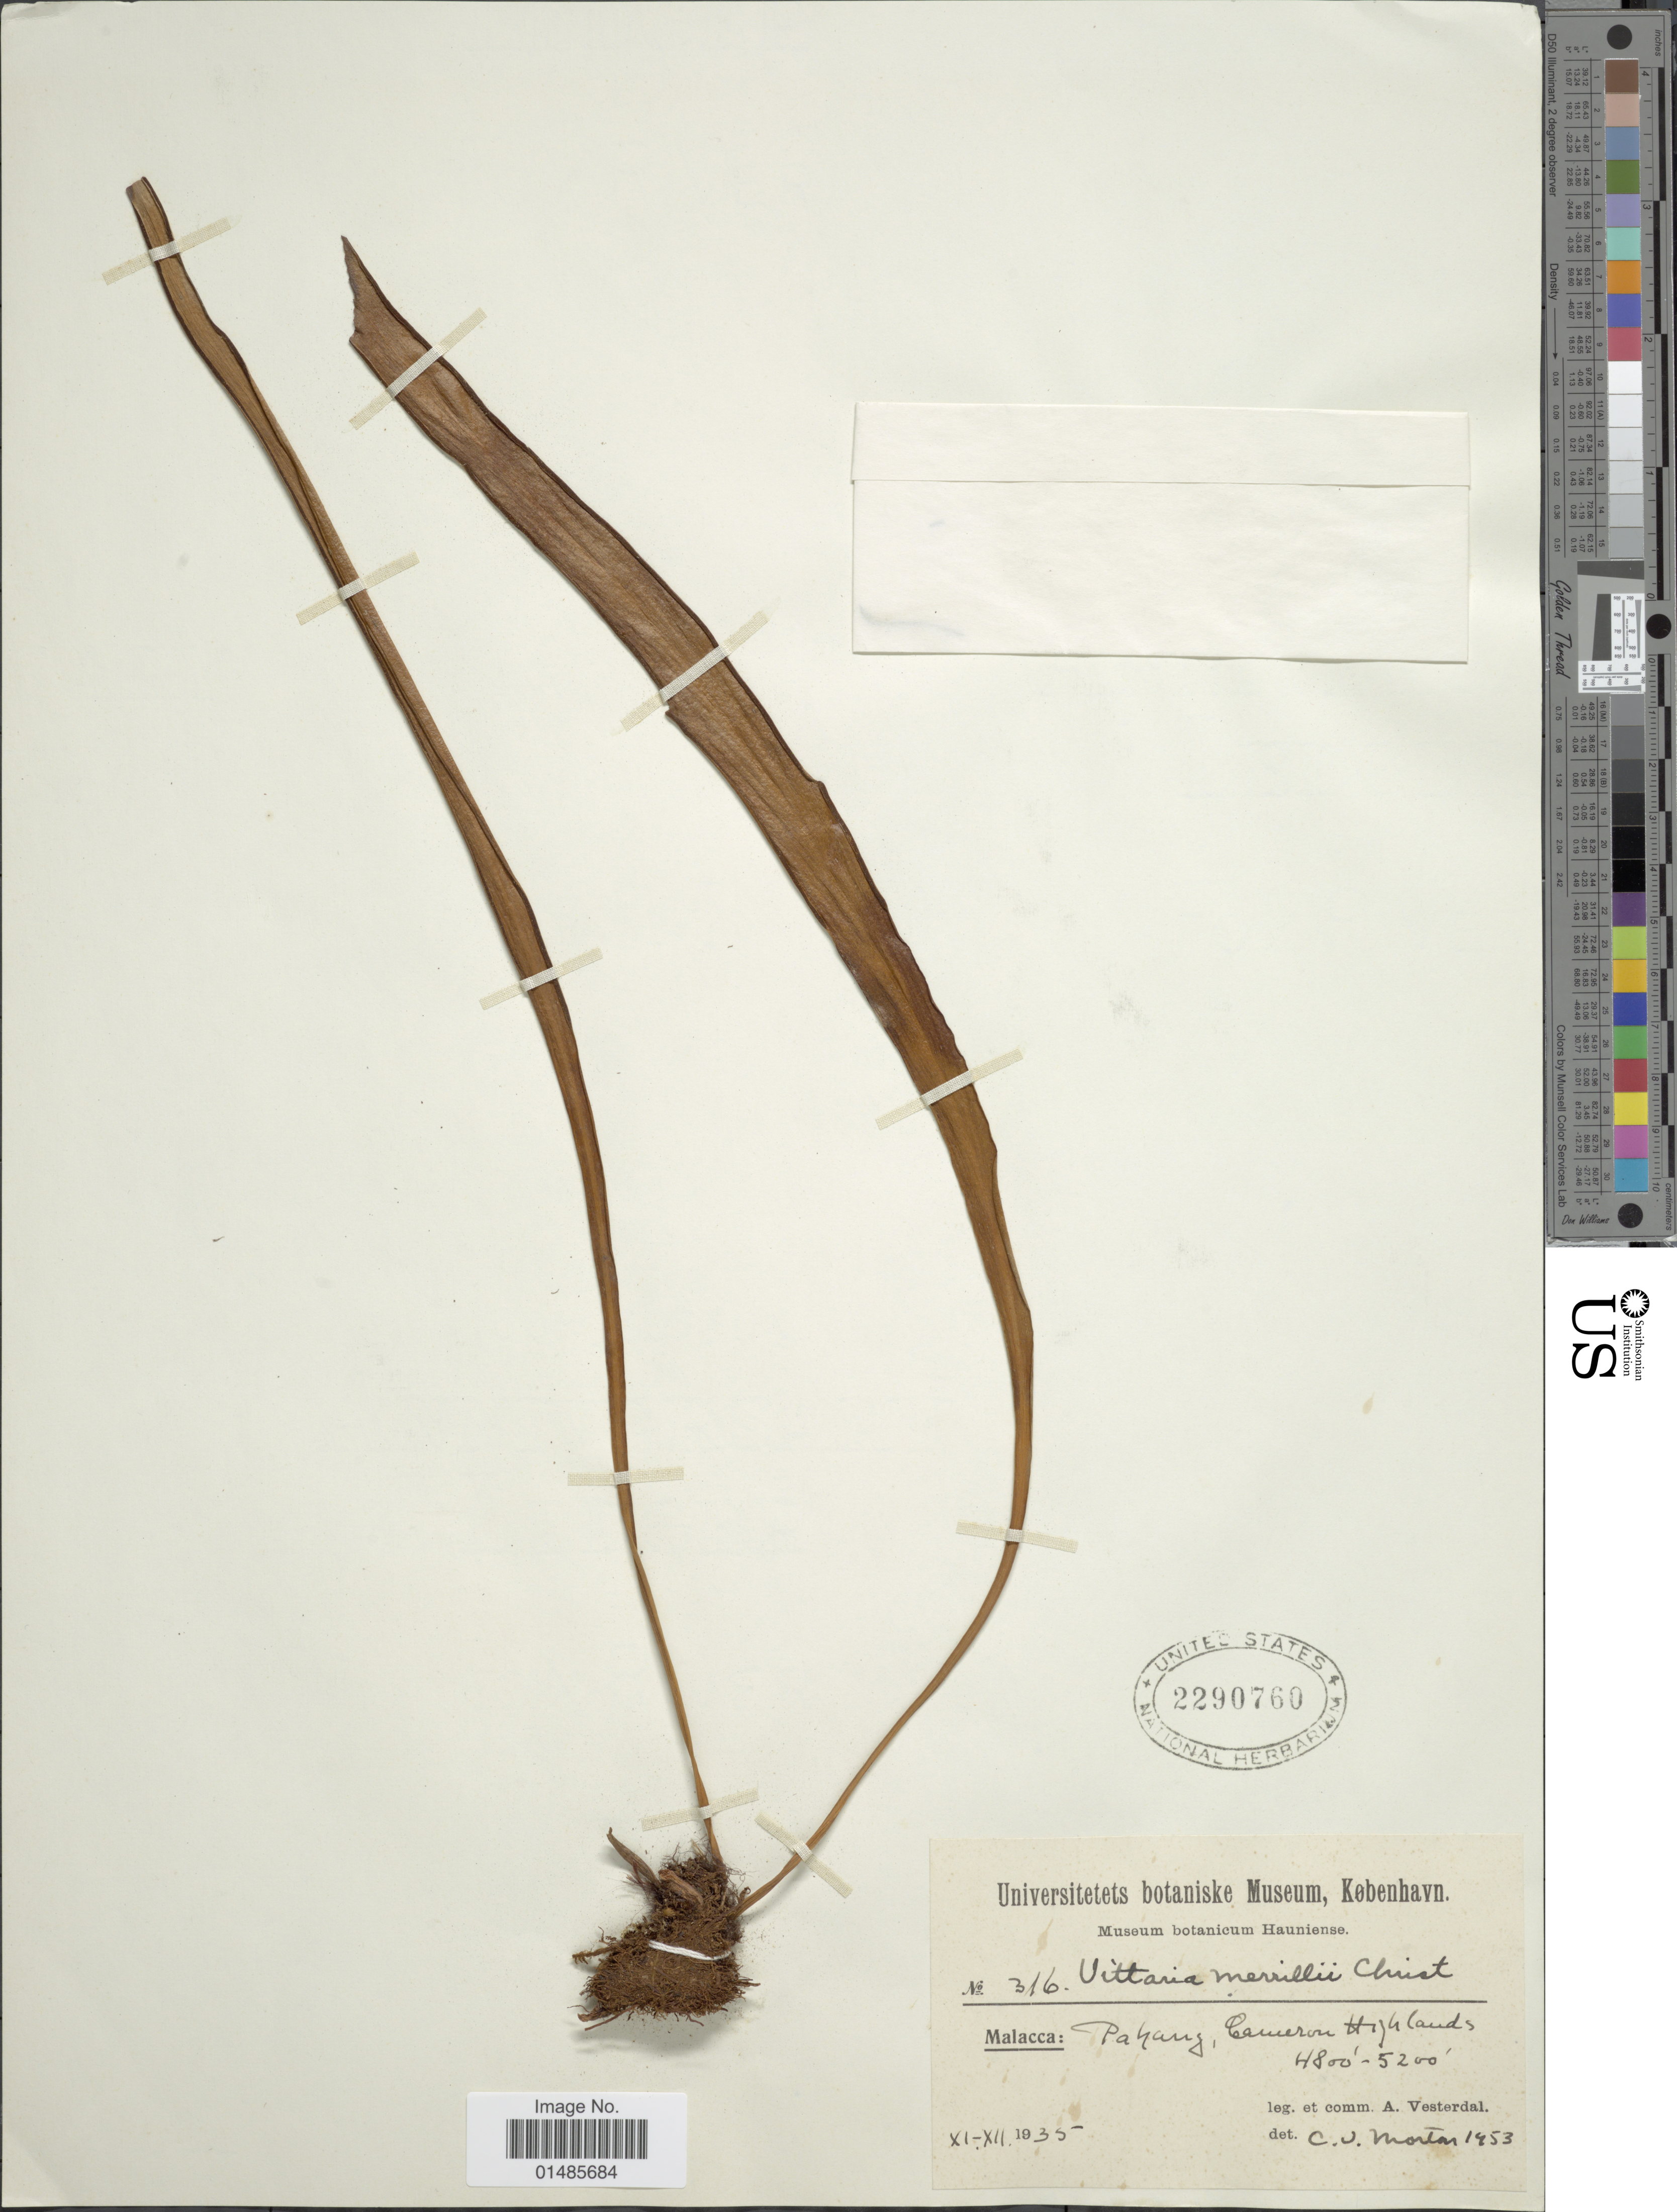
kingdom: Plantae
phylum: Tracheophyta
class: Polypodiopsida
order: Polypodiales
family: Pteridaceae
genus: Haplopteris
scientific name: Haplopteris elongata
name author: (Sw.) Crane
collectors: A. Vesterdal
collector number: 316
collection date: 1935-09/1935-12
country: Malaysia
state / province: Pahang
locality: Malacca: Cameron Highlands.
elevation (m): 1463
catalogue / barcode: US 2290760